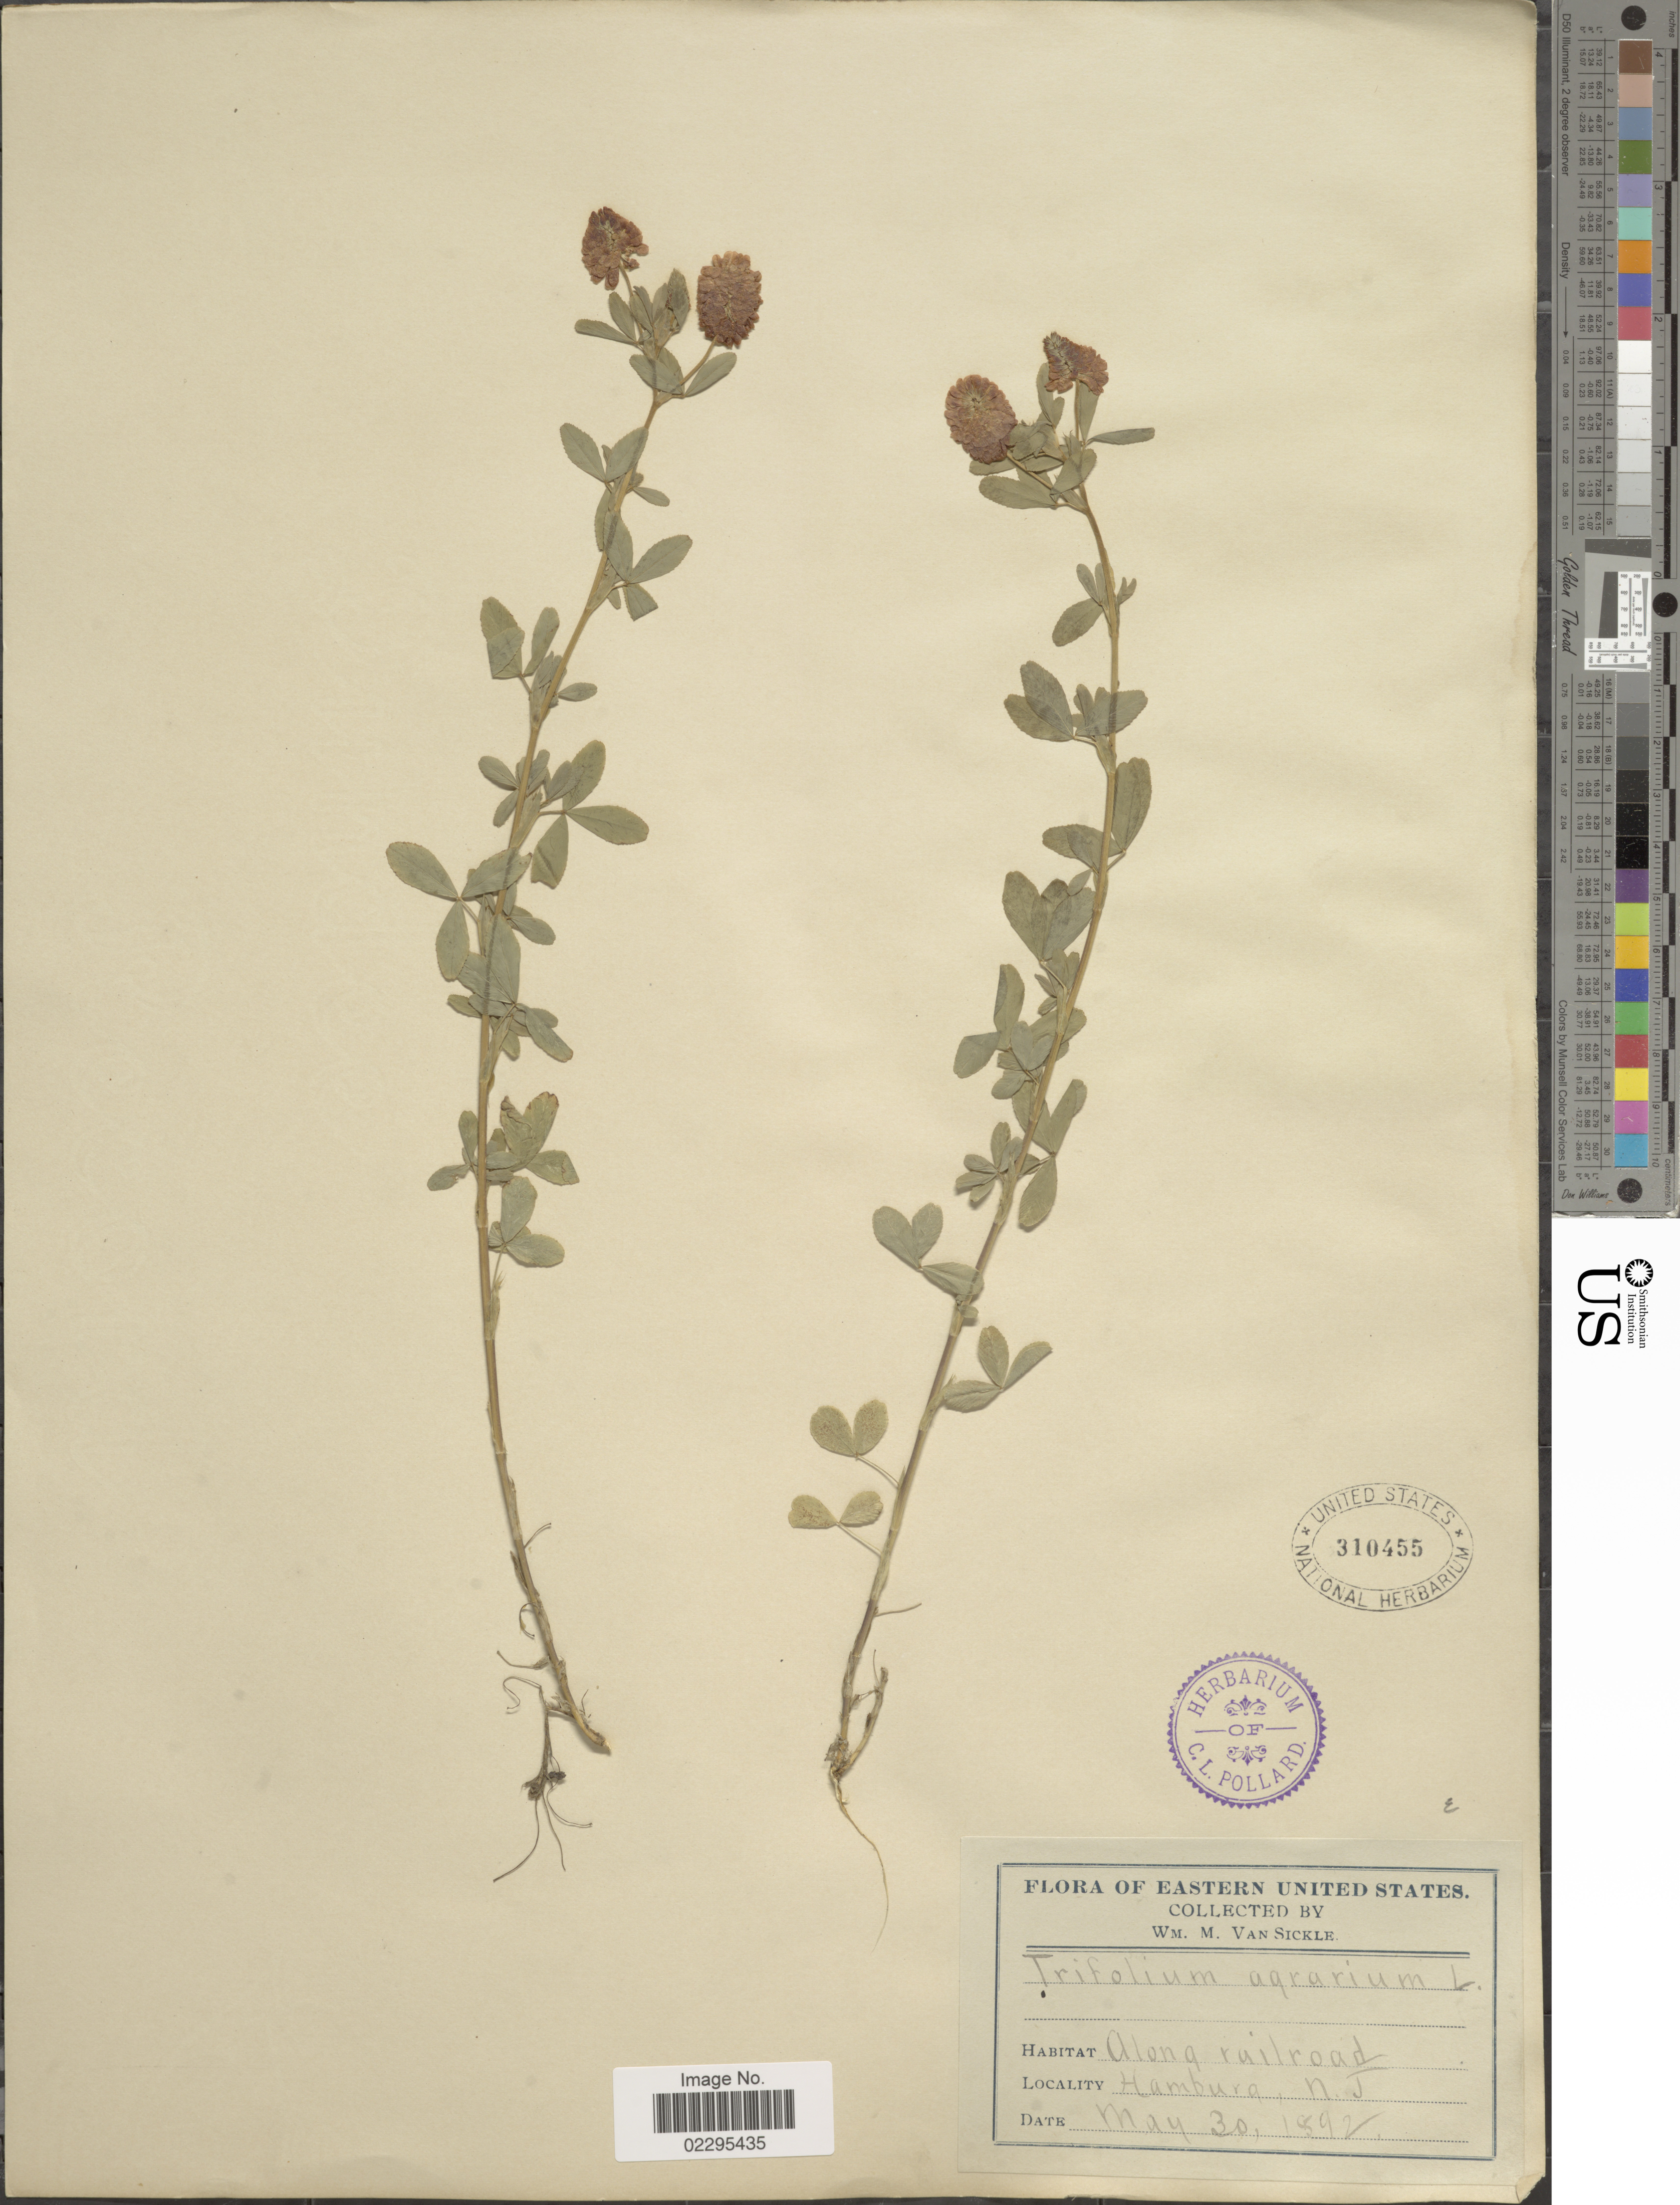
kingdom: Plantae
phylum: Tracheophyta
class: Magnoliopsida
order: Fabales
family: Fabaceae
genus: Trifolium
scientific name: Trifolium agrarium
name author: L.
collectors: W. M. Van Sickle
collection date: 1892-05-30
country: United States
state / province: New Jersey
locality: Northern United States. Hamburg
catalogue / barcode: US 310455